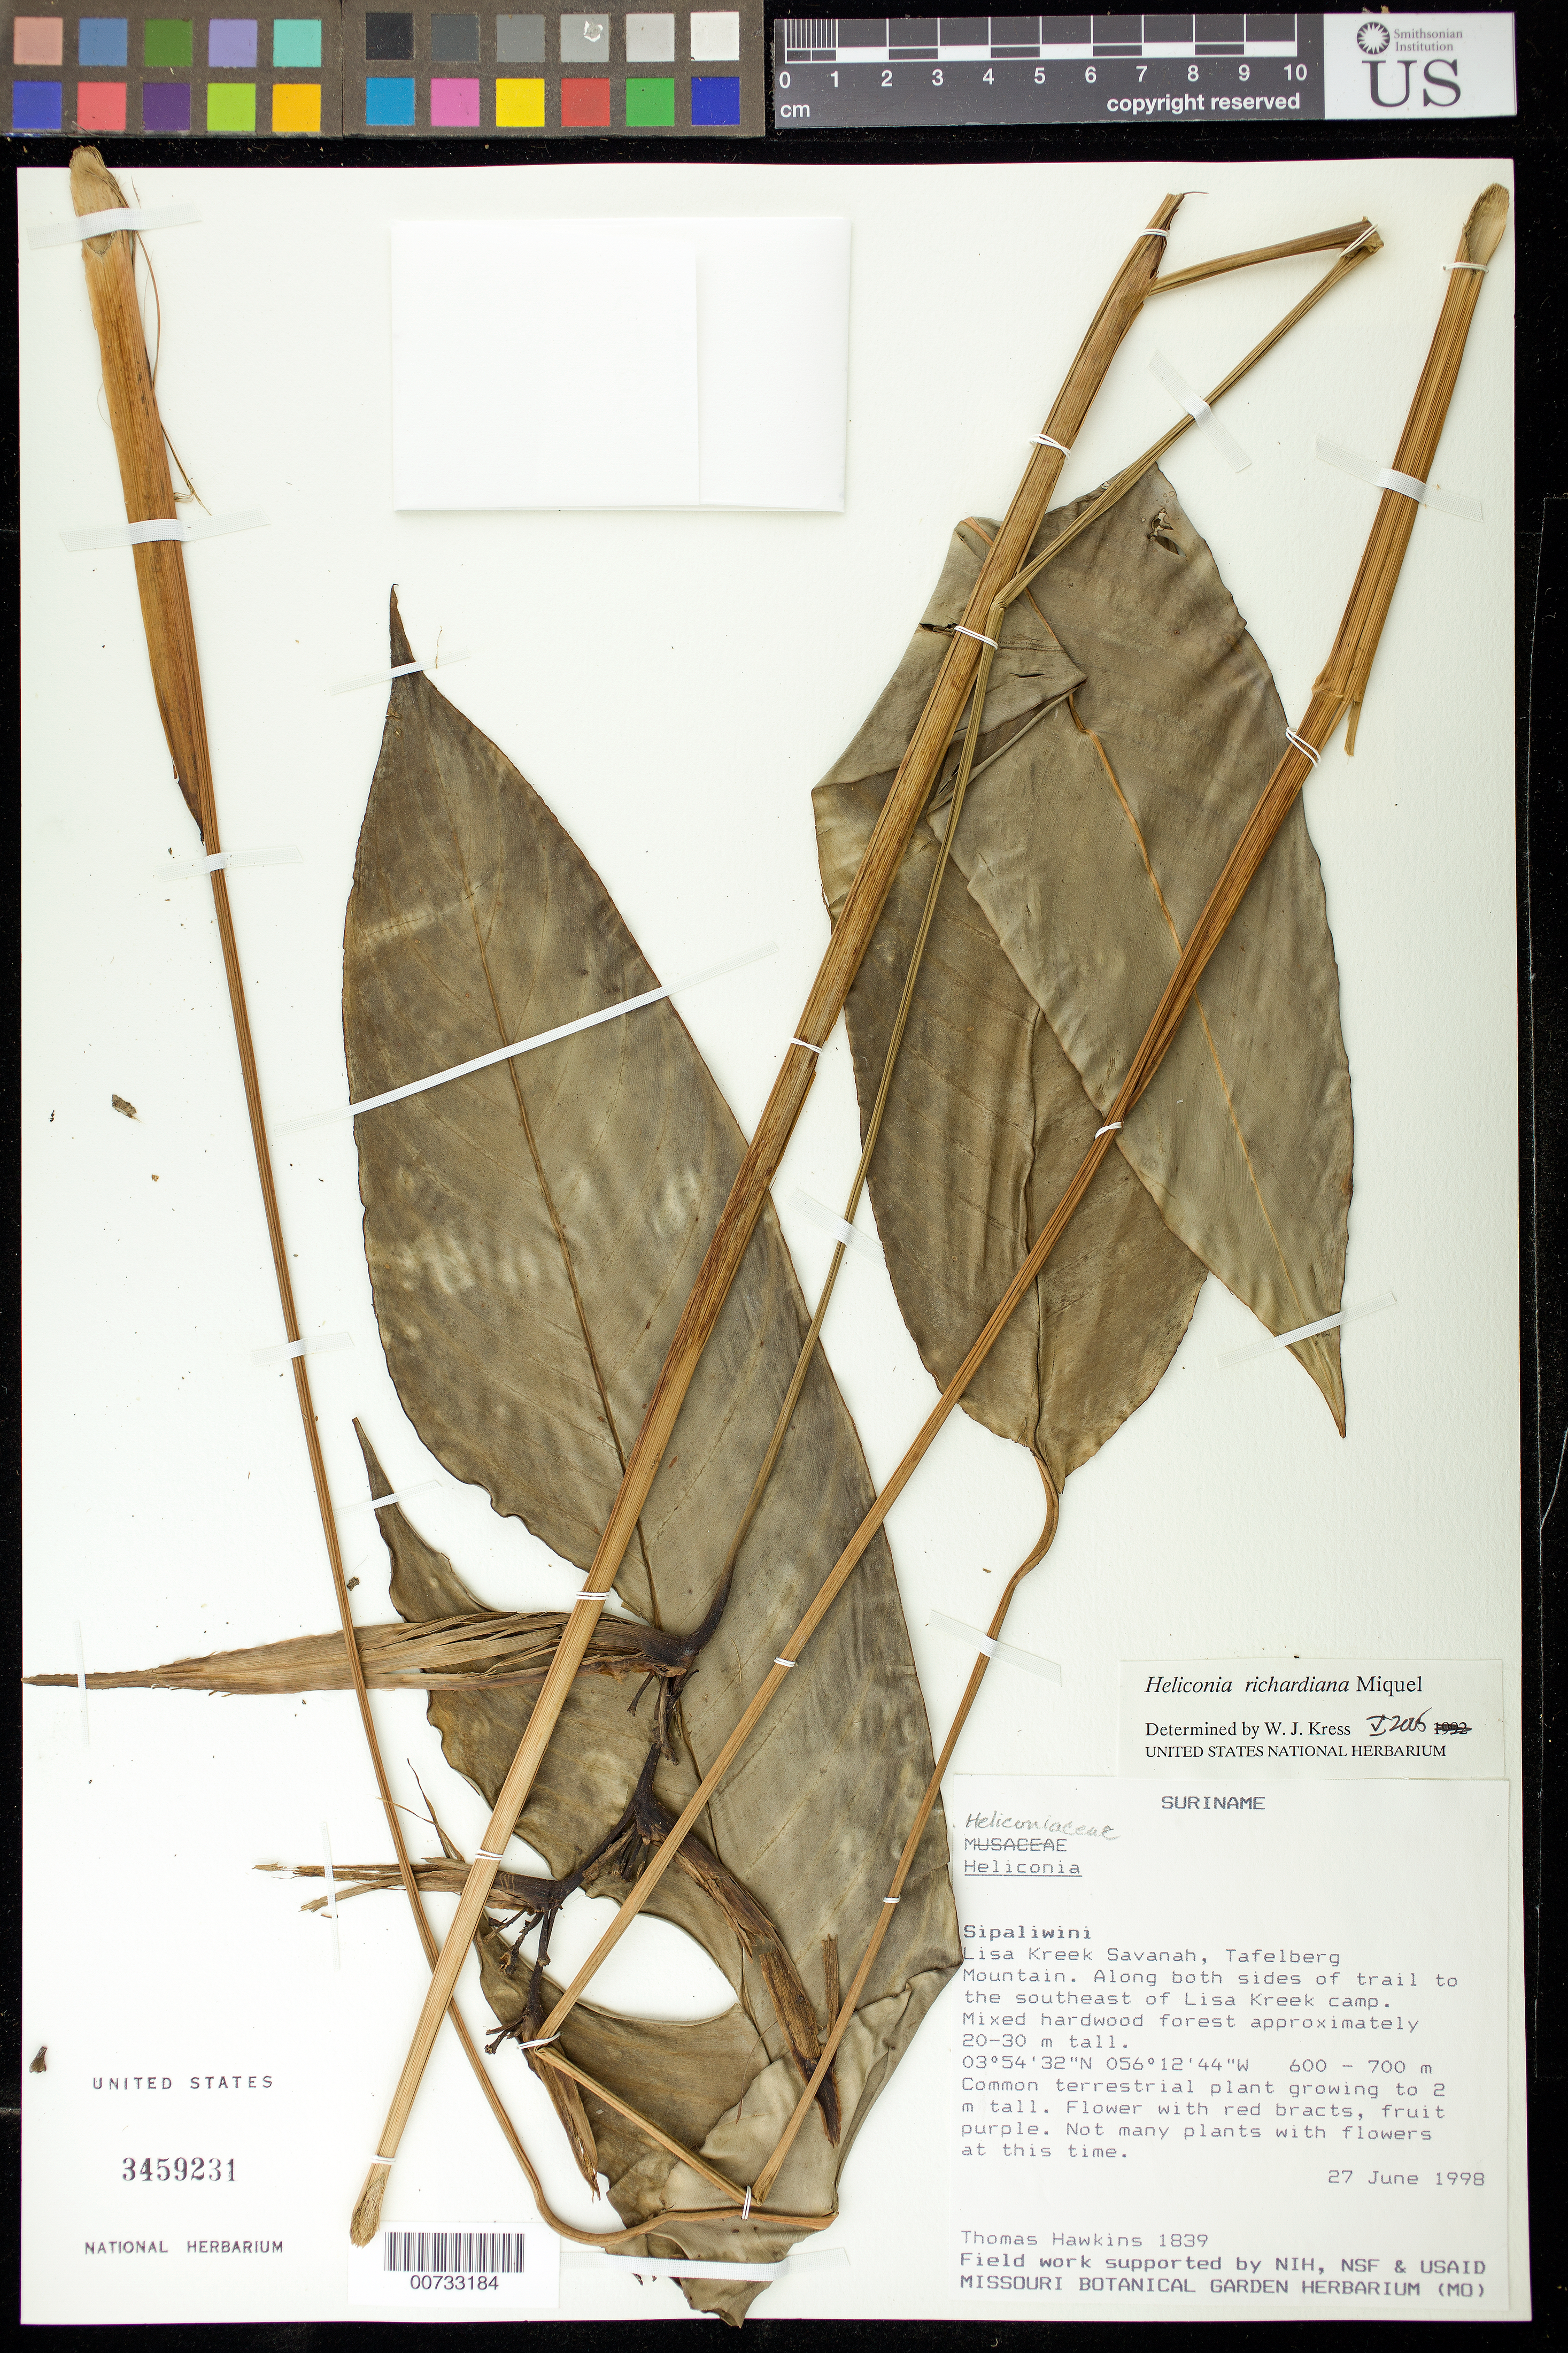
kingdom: Plantae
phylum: Tracheophyta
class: Liliopsida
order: Zingiberales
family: Heliconiaceae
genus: Heliconia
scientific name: Heliconia richardiana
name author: Miq.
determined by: Kress, W. J., (US), Smithsonian Institution - National Museum of Natural History (UNITED STATES)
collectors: T. Hawkins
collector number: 1839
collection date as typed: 27 Jun 1998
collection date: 1998-06-27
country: Suriname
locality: Sipaliwini, Lisa Kreek Savanah, Tafelberg mountain. Along both sides of trail to the southeast of Lisa Kreek camp.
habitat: Mixed hardwood forest approx. 20-30 m tall.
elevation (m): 600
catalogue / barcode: US 3459231